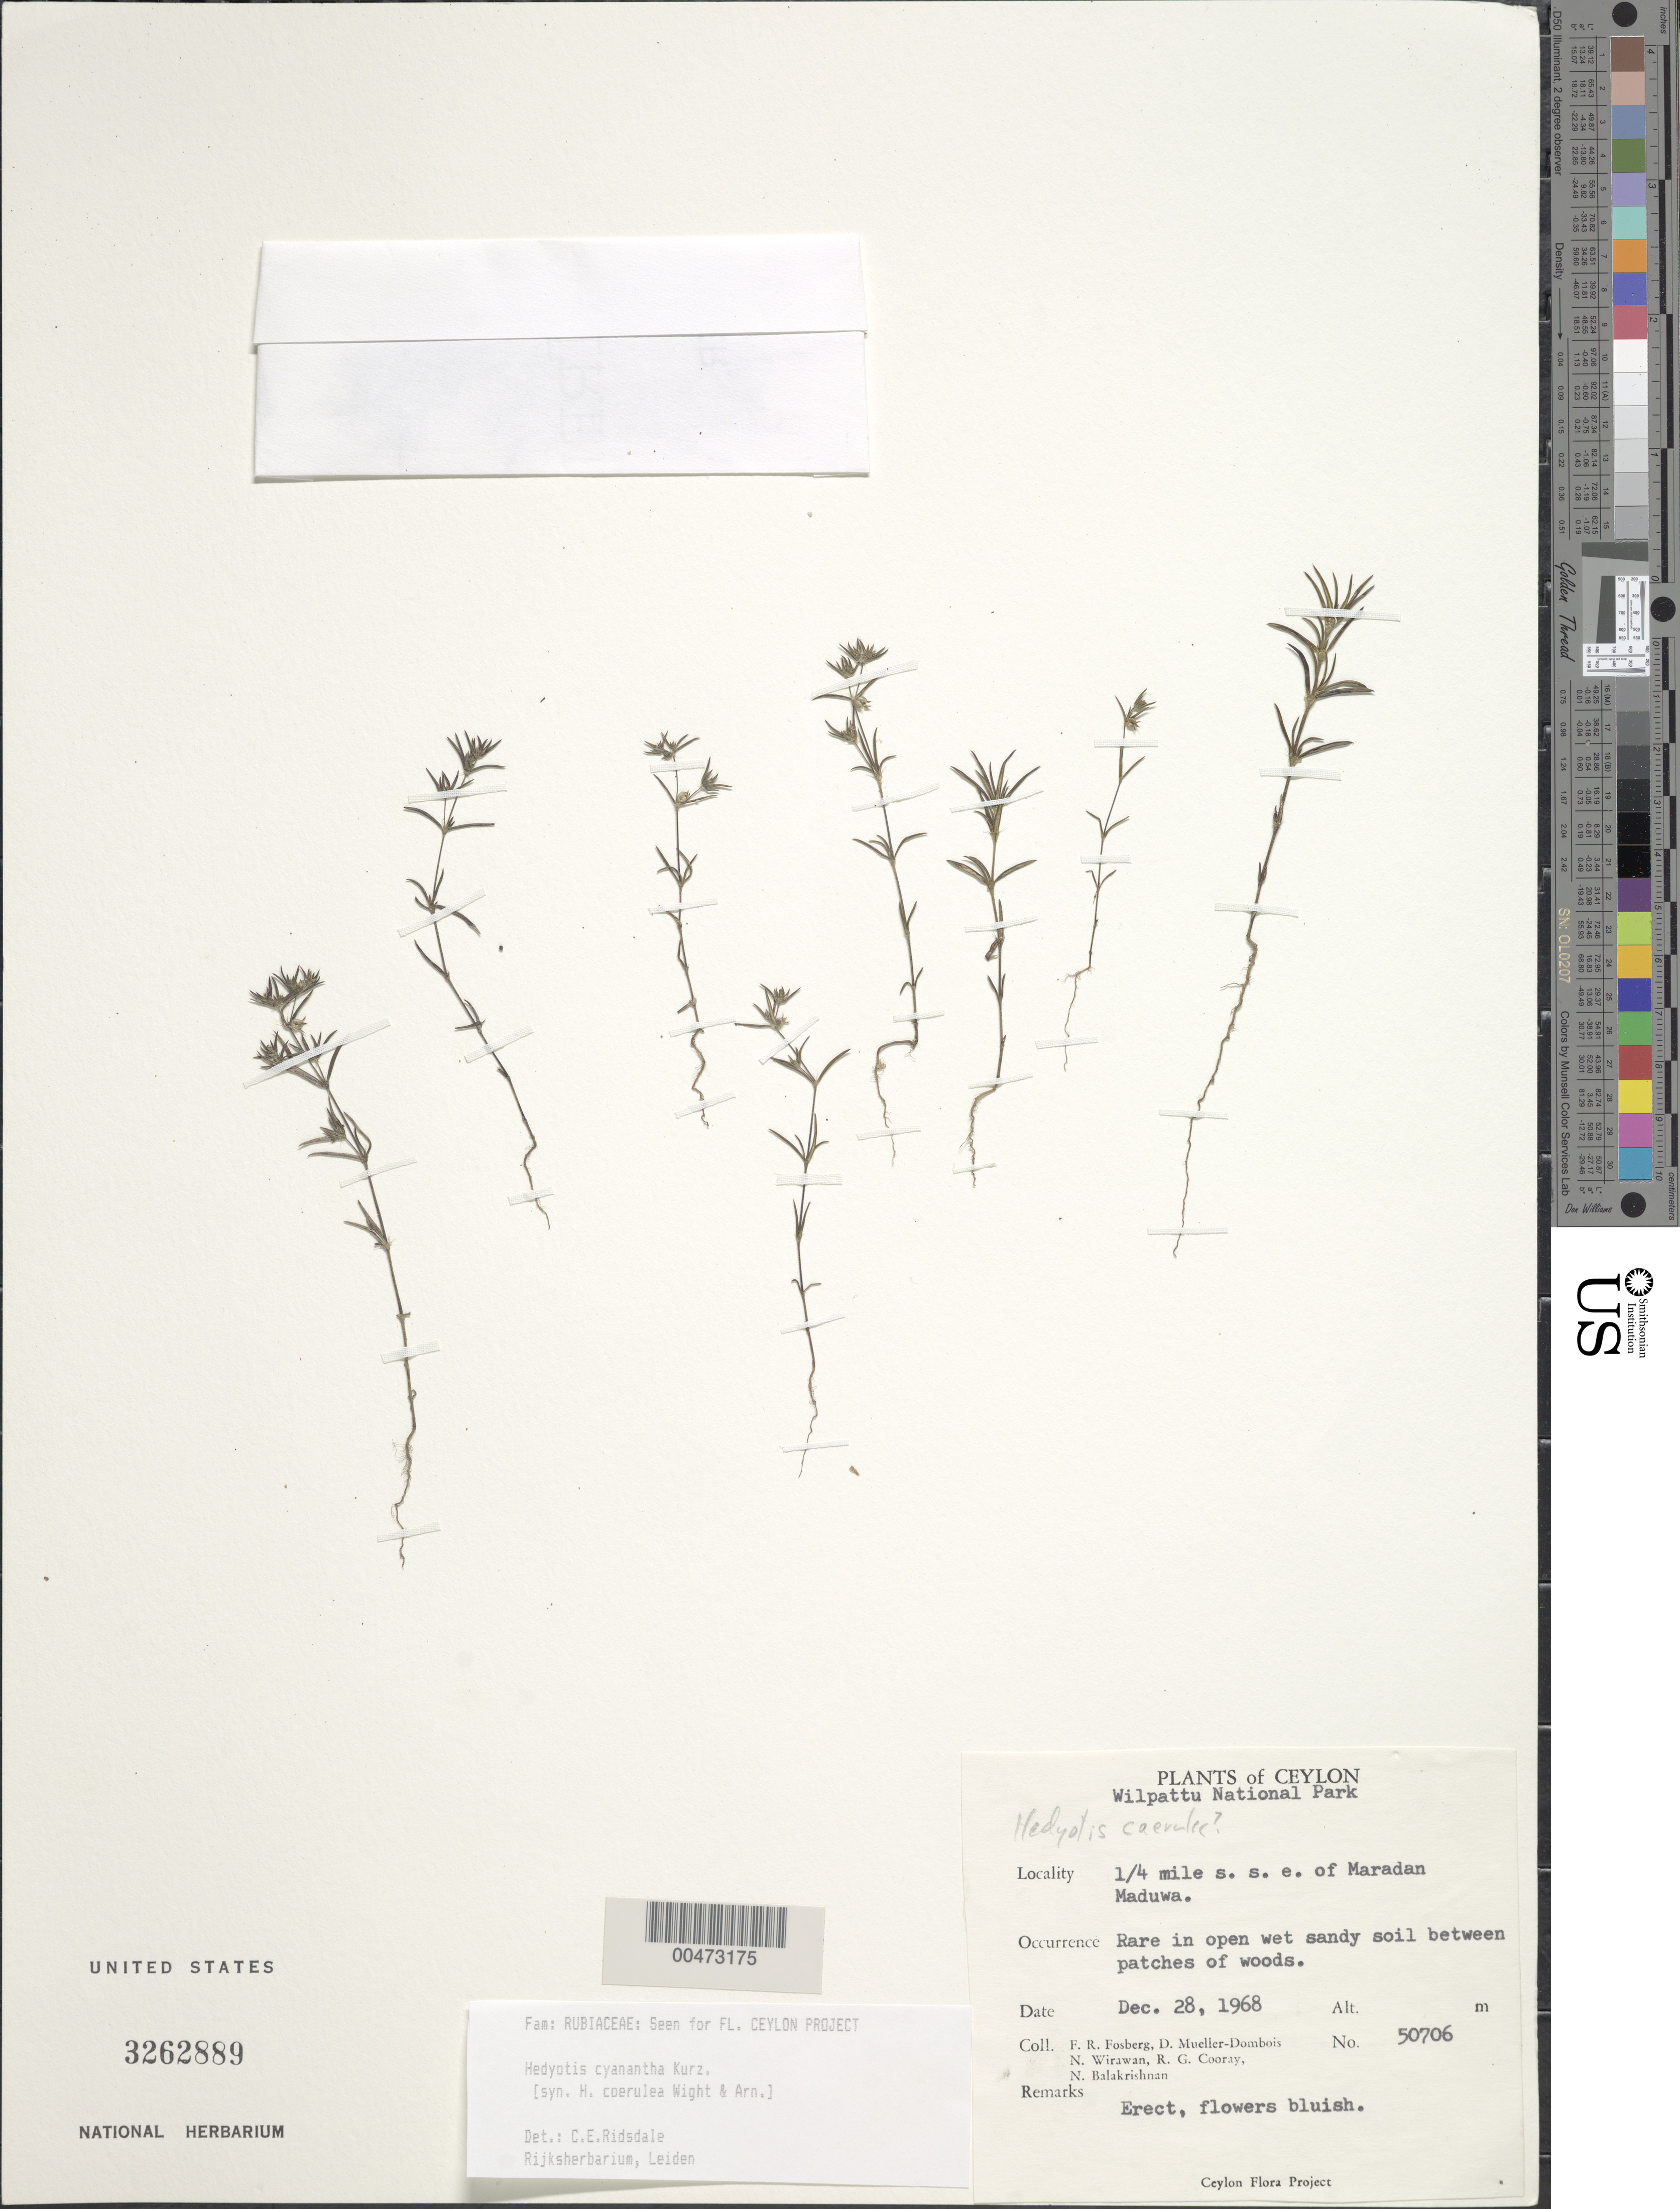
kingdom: Plantae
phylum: Tracheophyta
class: Magnoliopsida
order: Gentianales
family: Rubiaceae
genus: Hedyotis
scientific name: Hedyotis cyanantha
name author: Kurz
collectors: F. R. Fosberg, D. Mueller-Dombois & N. Wirawan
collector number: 50706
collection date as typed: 28 Dec 1968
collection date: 1968-12-28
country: Sri Lanka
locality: Wilpattu National Park, 1/4 mi SSE of Marakan Maduwa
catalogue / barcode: US 3262889